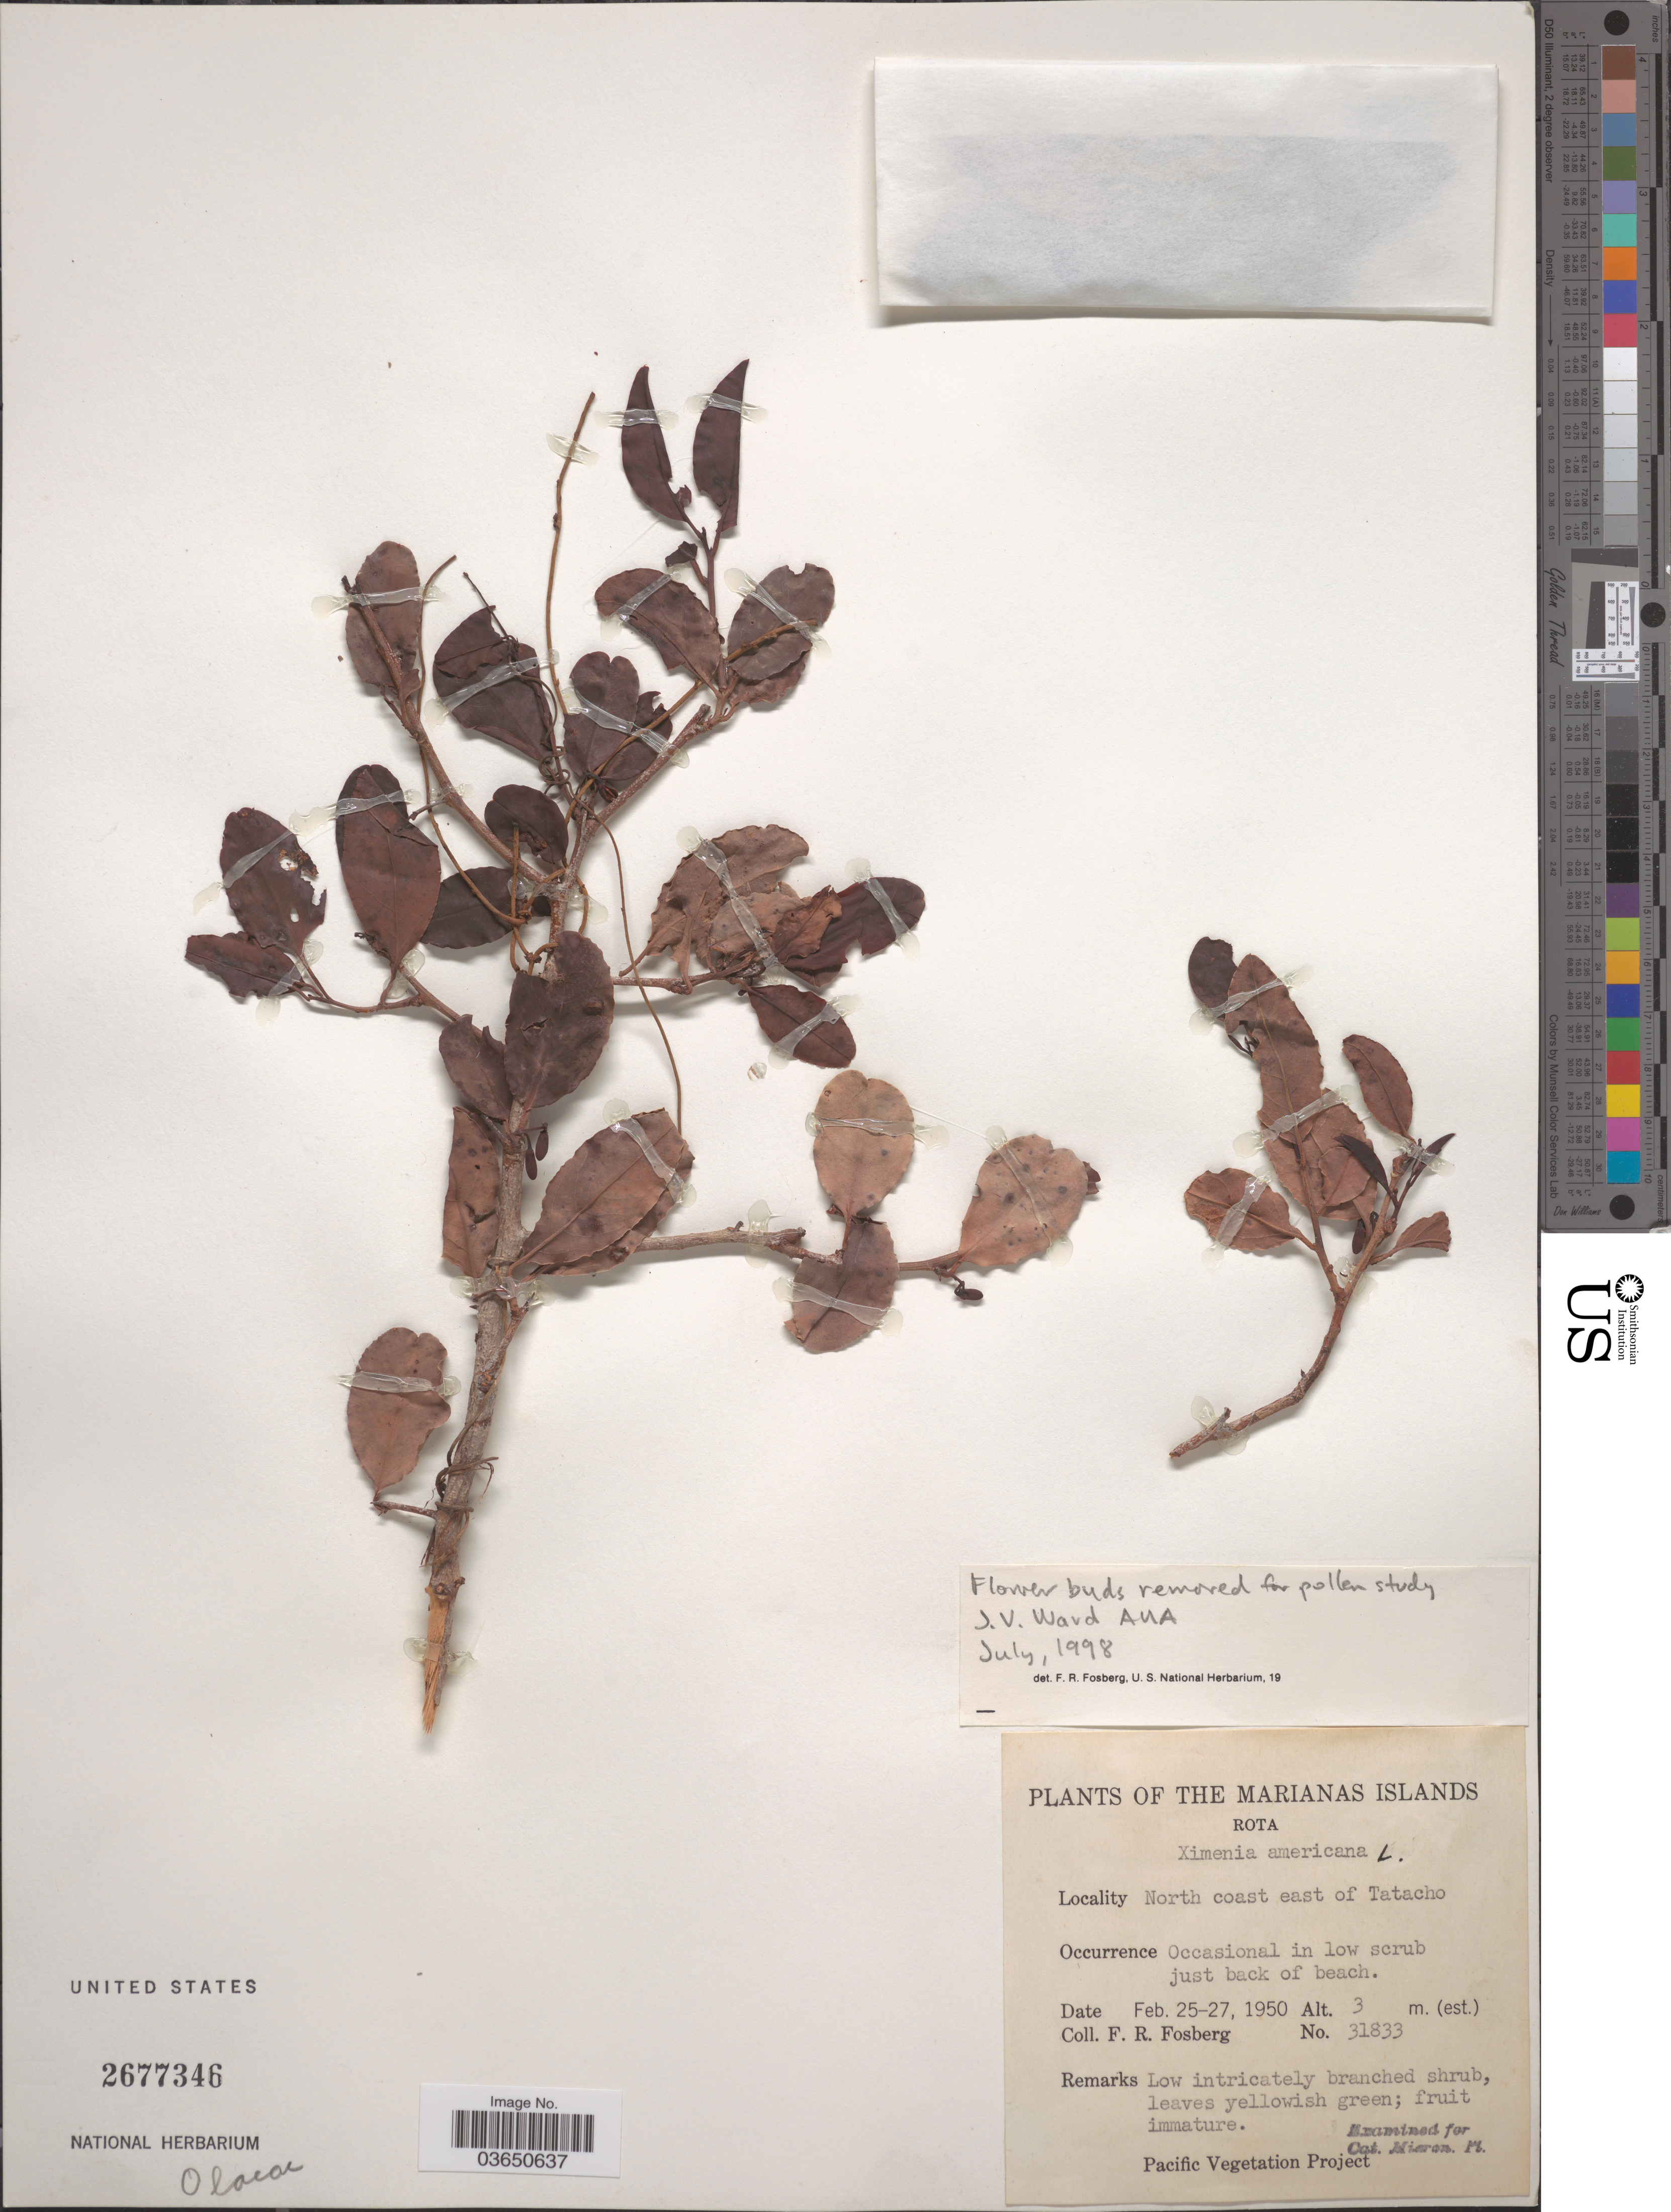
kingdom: Plantae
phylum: Tracheophyta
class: Magnoliopsida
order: Santalales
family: Ximeniaceae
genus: Ximenia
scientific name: Ximenia americana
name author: L.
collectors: F. R. Fosberg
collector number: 31833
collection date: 1950-02-25/1950-02-27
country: Northern Mariana Islands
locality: Marianas Islands. Rota. North coast east of Tatacho.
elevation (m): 3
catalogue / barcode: US 2677346